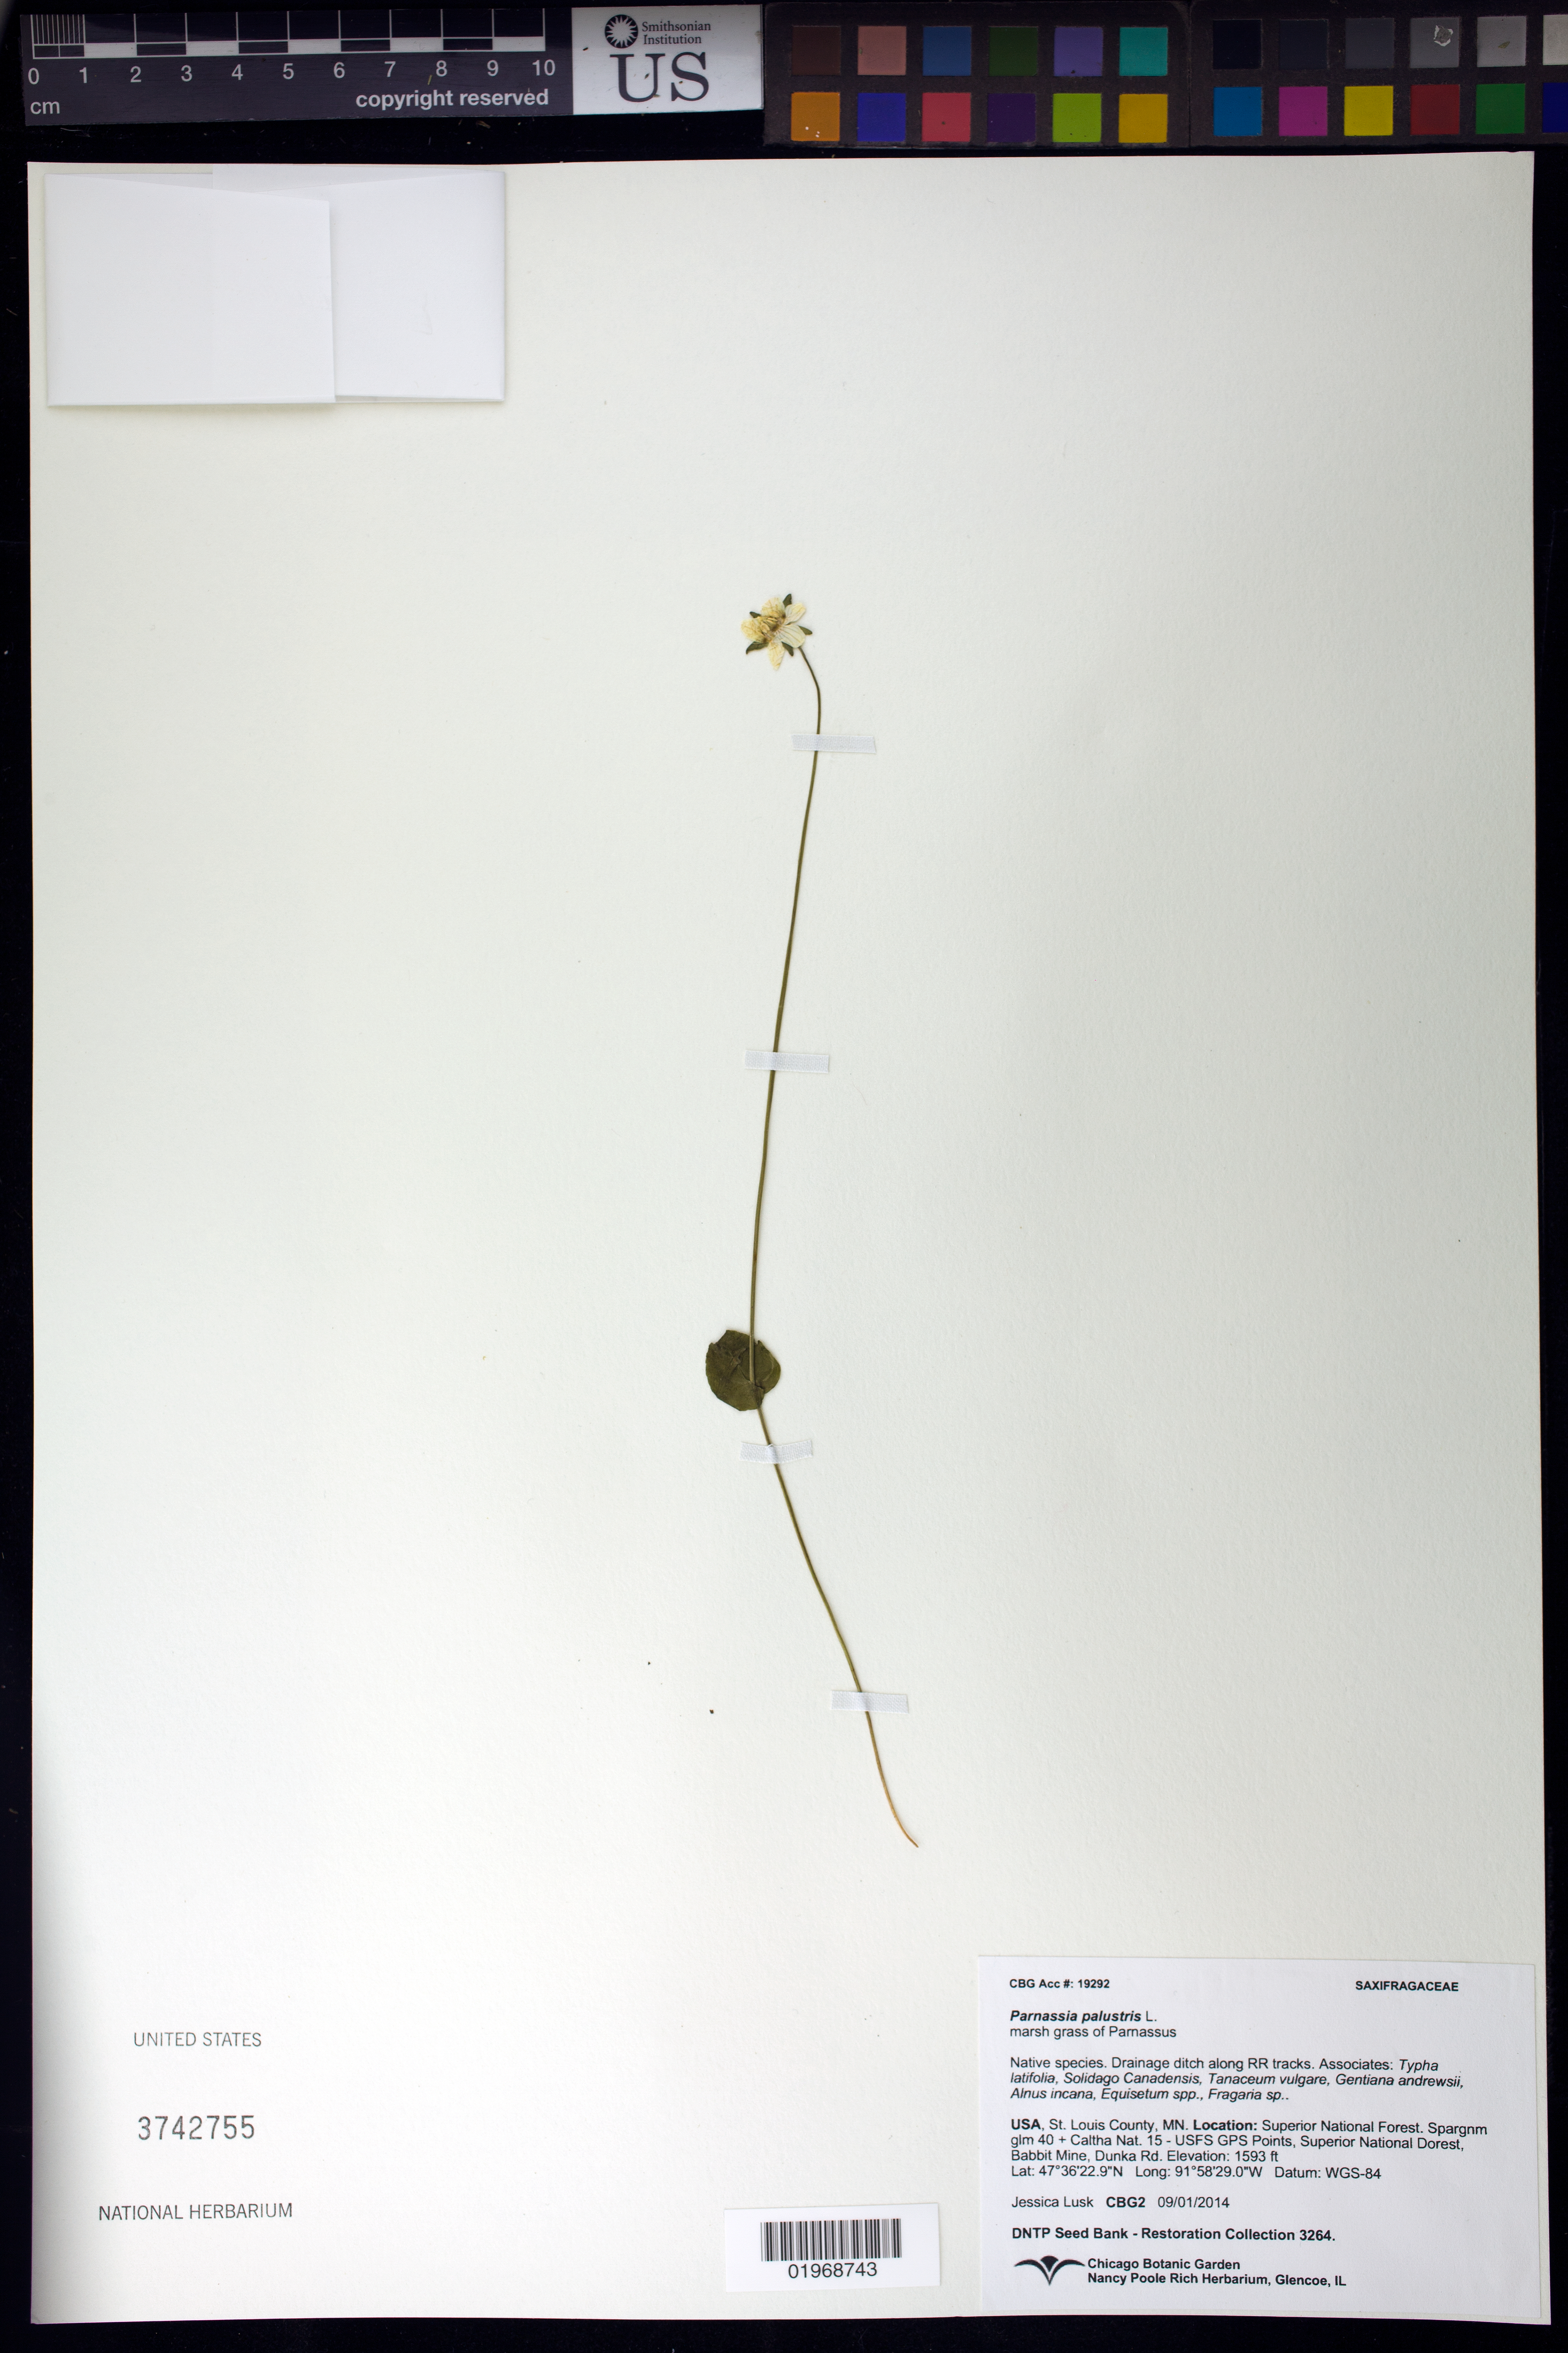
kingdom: Plantae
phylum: Tracheophyta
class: Magnoliopsida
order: Celastrales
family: Parnassiaceae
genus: Parnassia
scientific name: Parnassia palustris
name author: L.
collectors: J. Lusk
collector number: CBG-2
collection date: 2014-09-01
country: United States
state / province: Minnesota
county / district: St. Louis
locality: Superior National Forest, Babbit Mine, Dunka Rd.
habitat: Drainage ditch along RR tracks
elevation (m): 486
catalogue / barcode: US 3742755